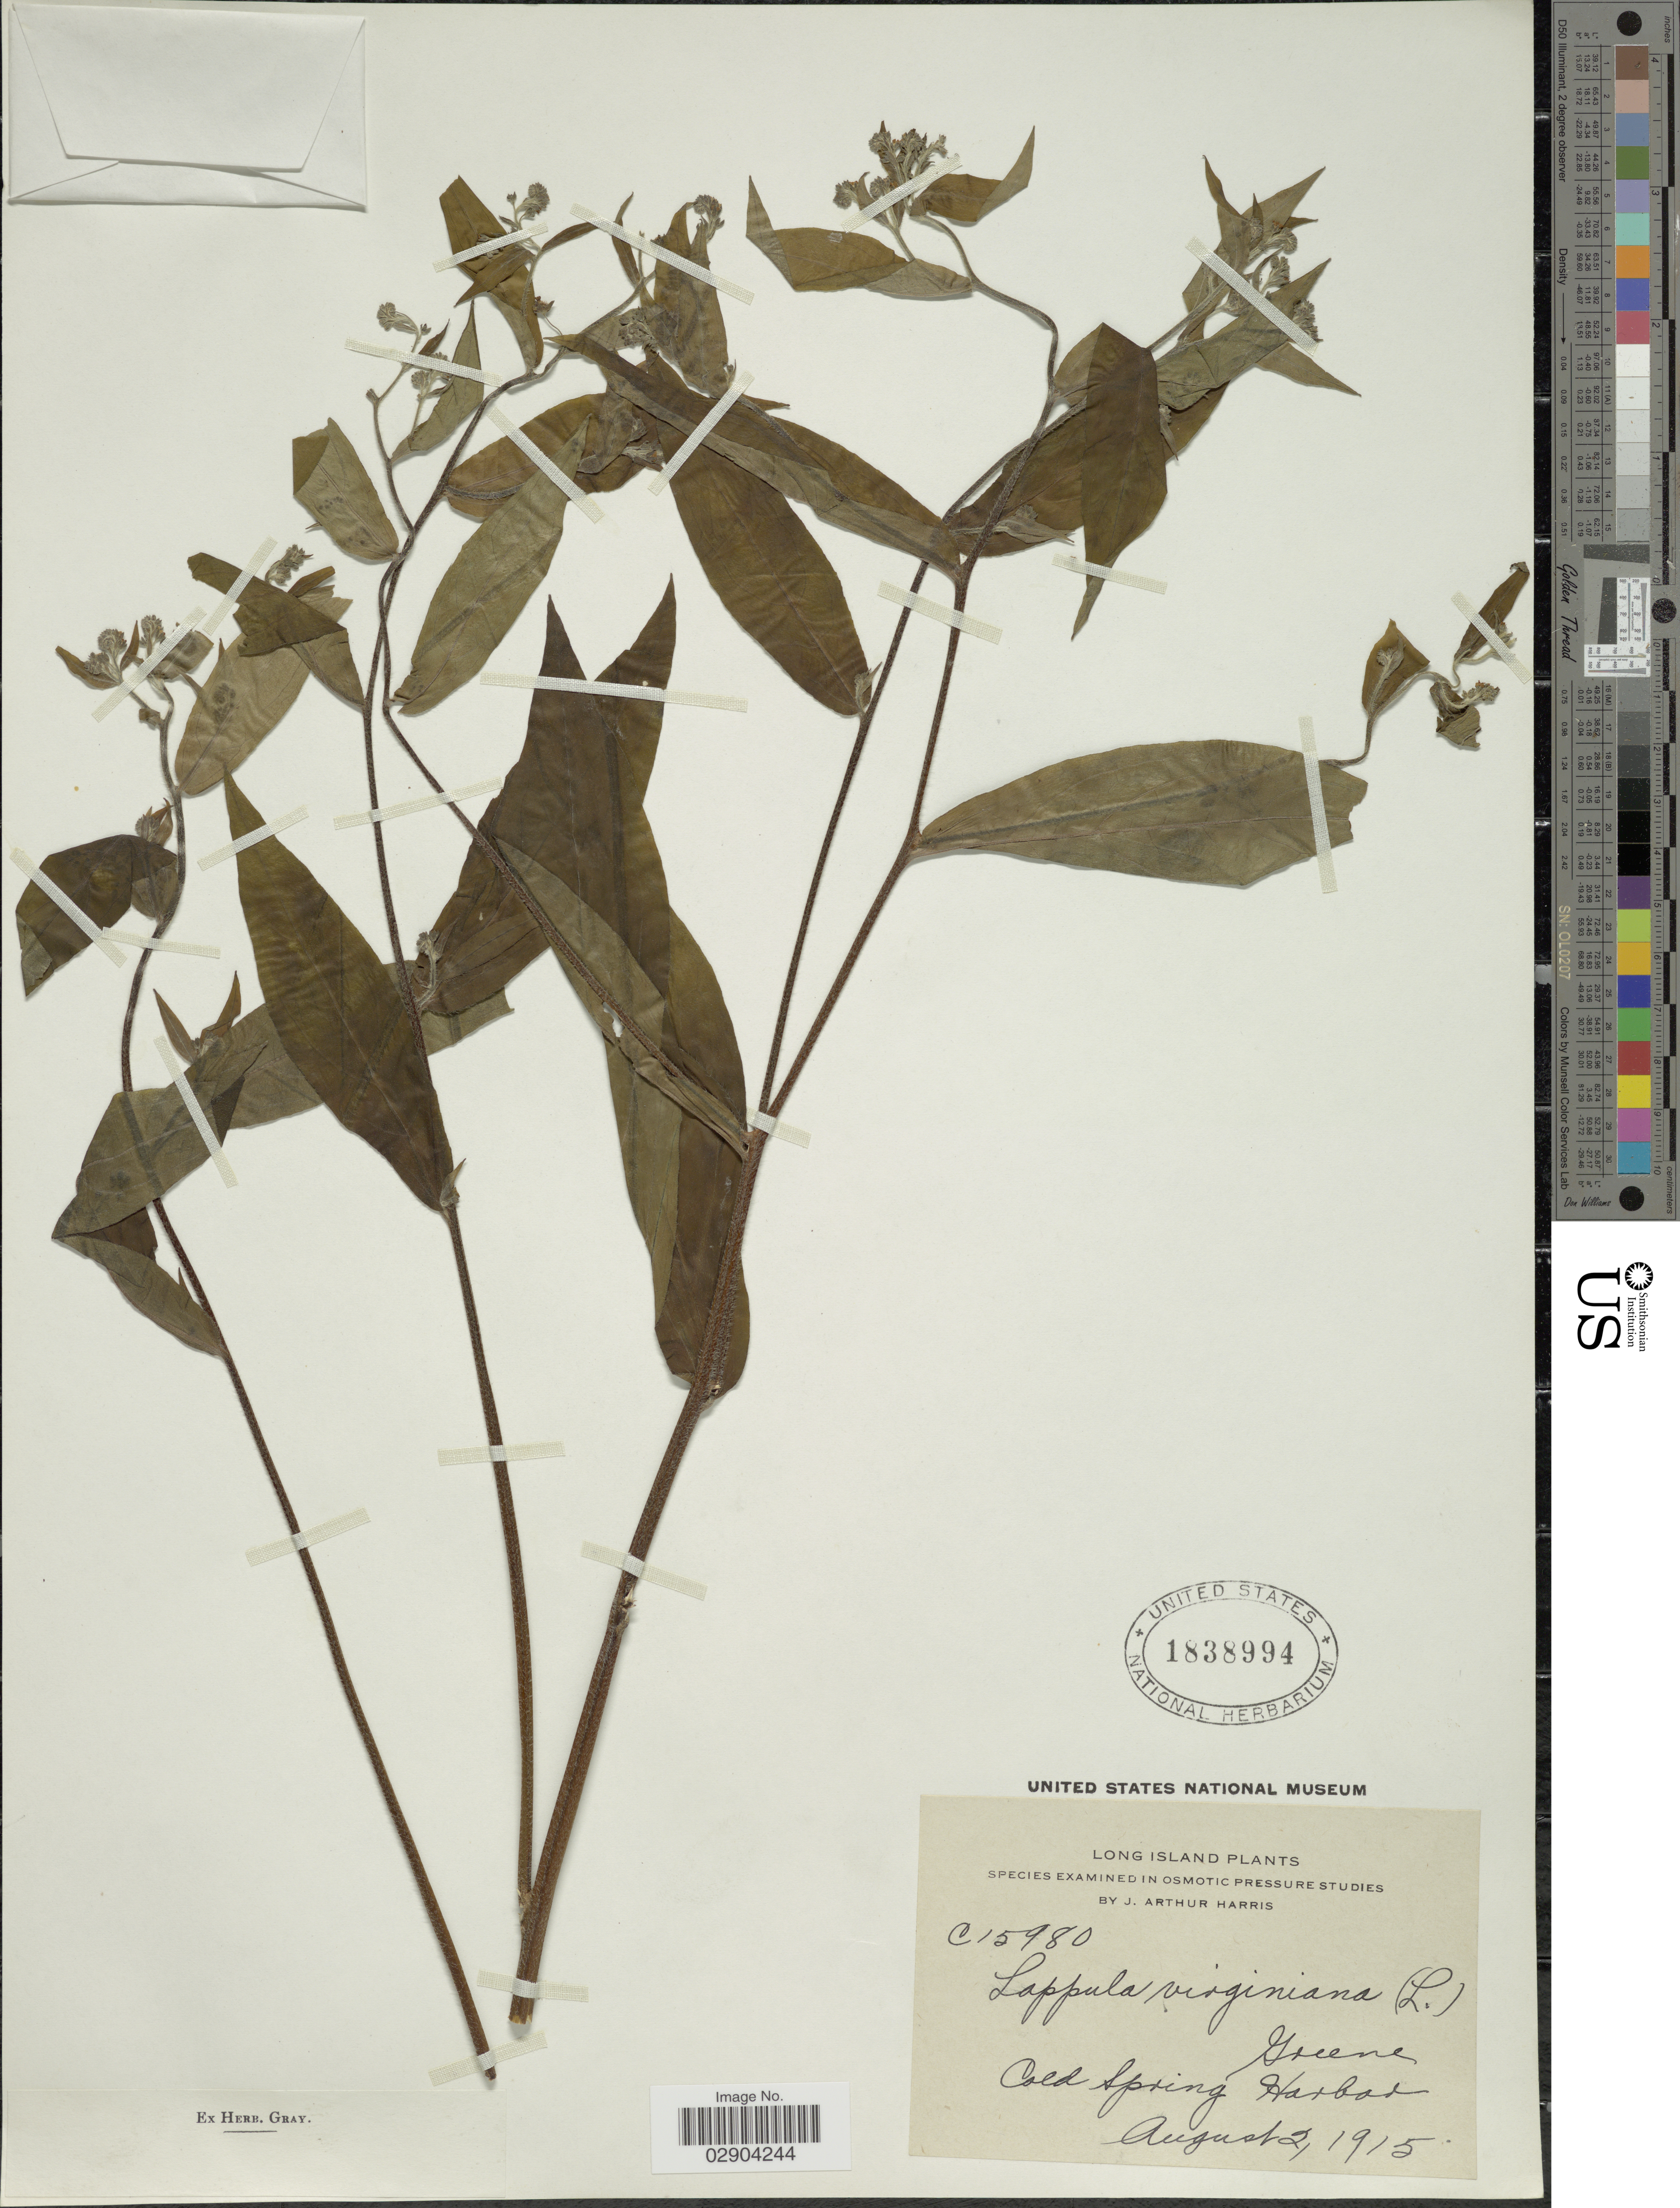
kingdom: Plantae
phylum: Tracheophyta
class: Magnoliopsida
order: Boraginales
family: Boraginaceae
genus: Hackelia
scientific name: Hackelia virginiana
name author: (L.) I.M. Johnst.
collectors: J. A. Harris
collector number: C15980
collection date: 1915-08-02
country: United States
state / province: New York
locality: Long Island. Greene, Cold Spring Harbor.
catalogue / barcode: US 1838994